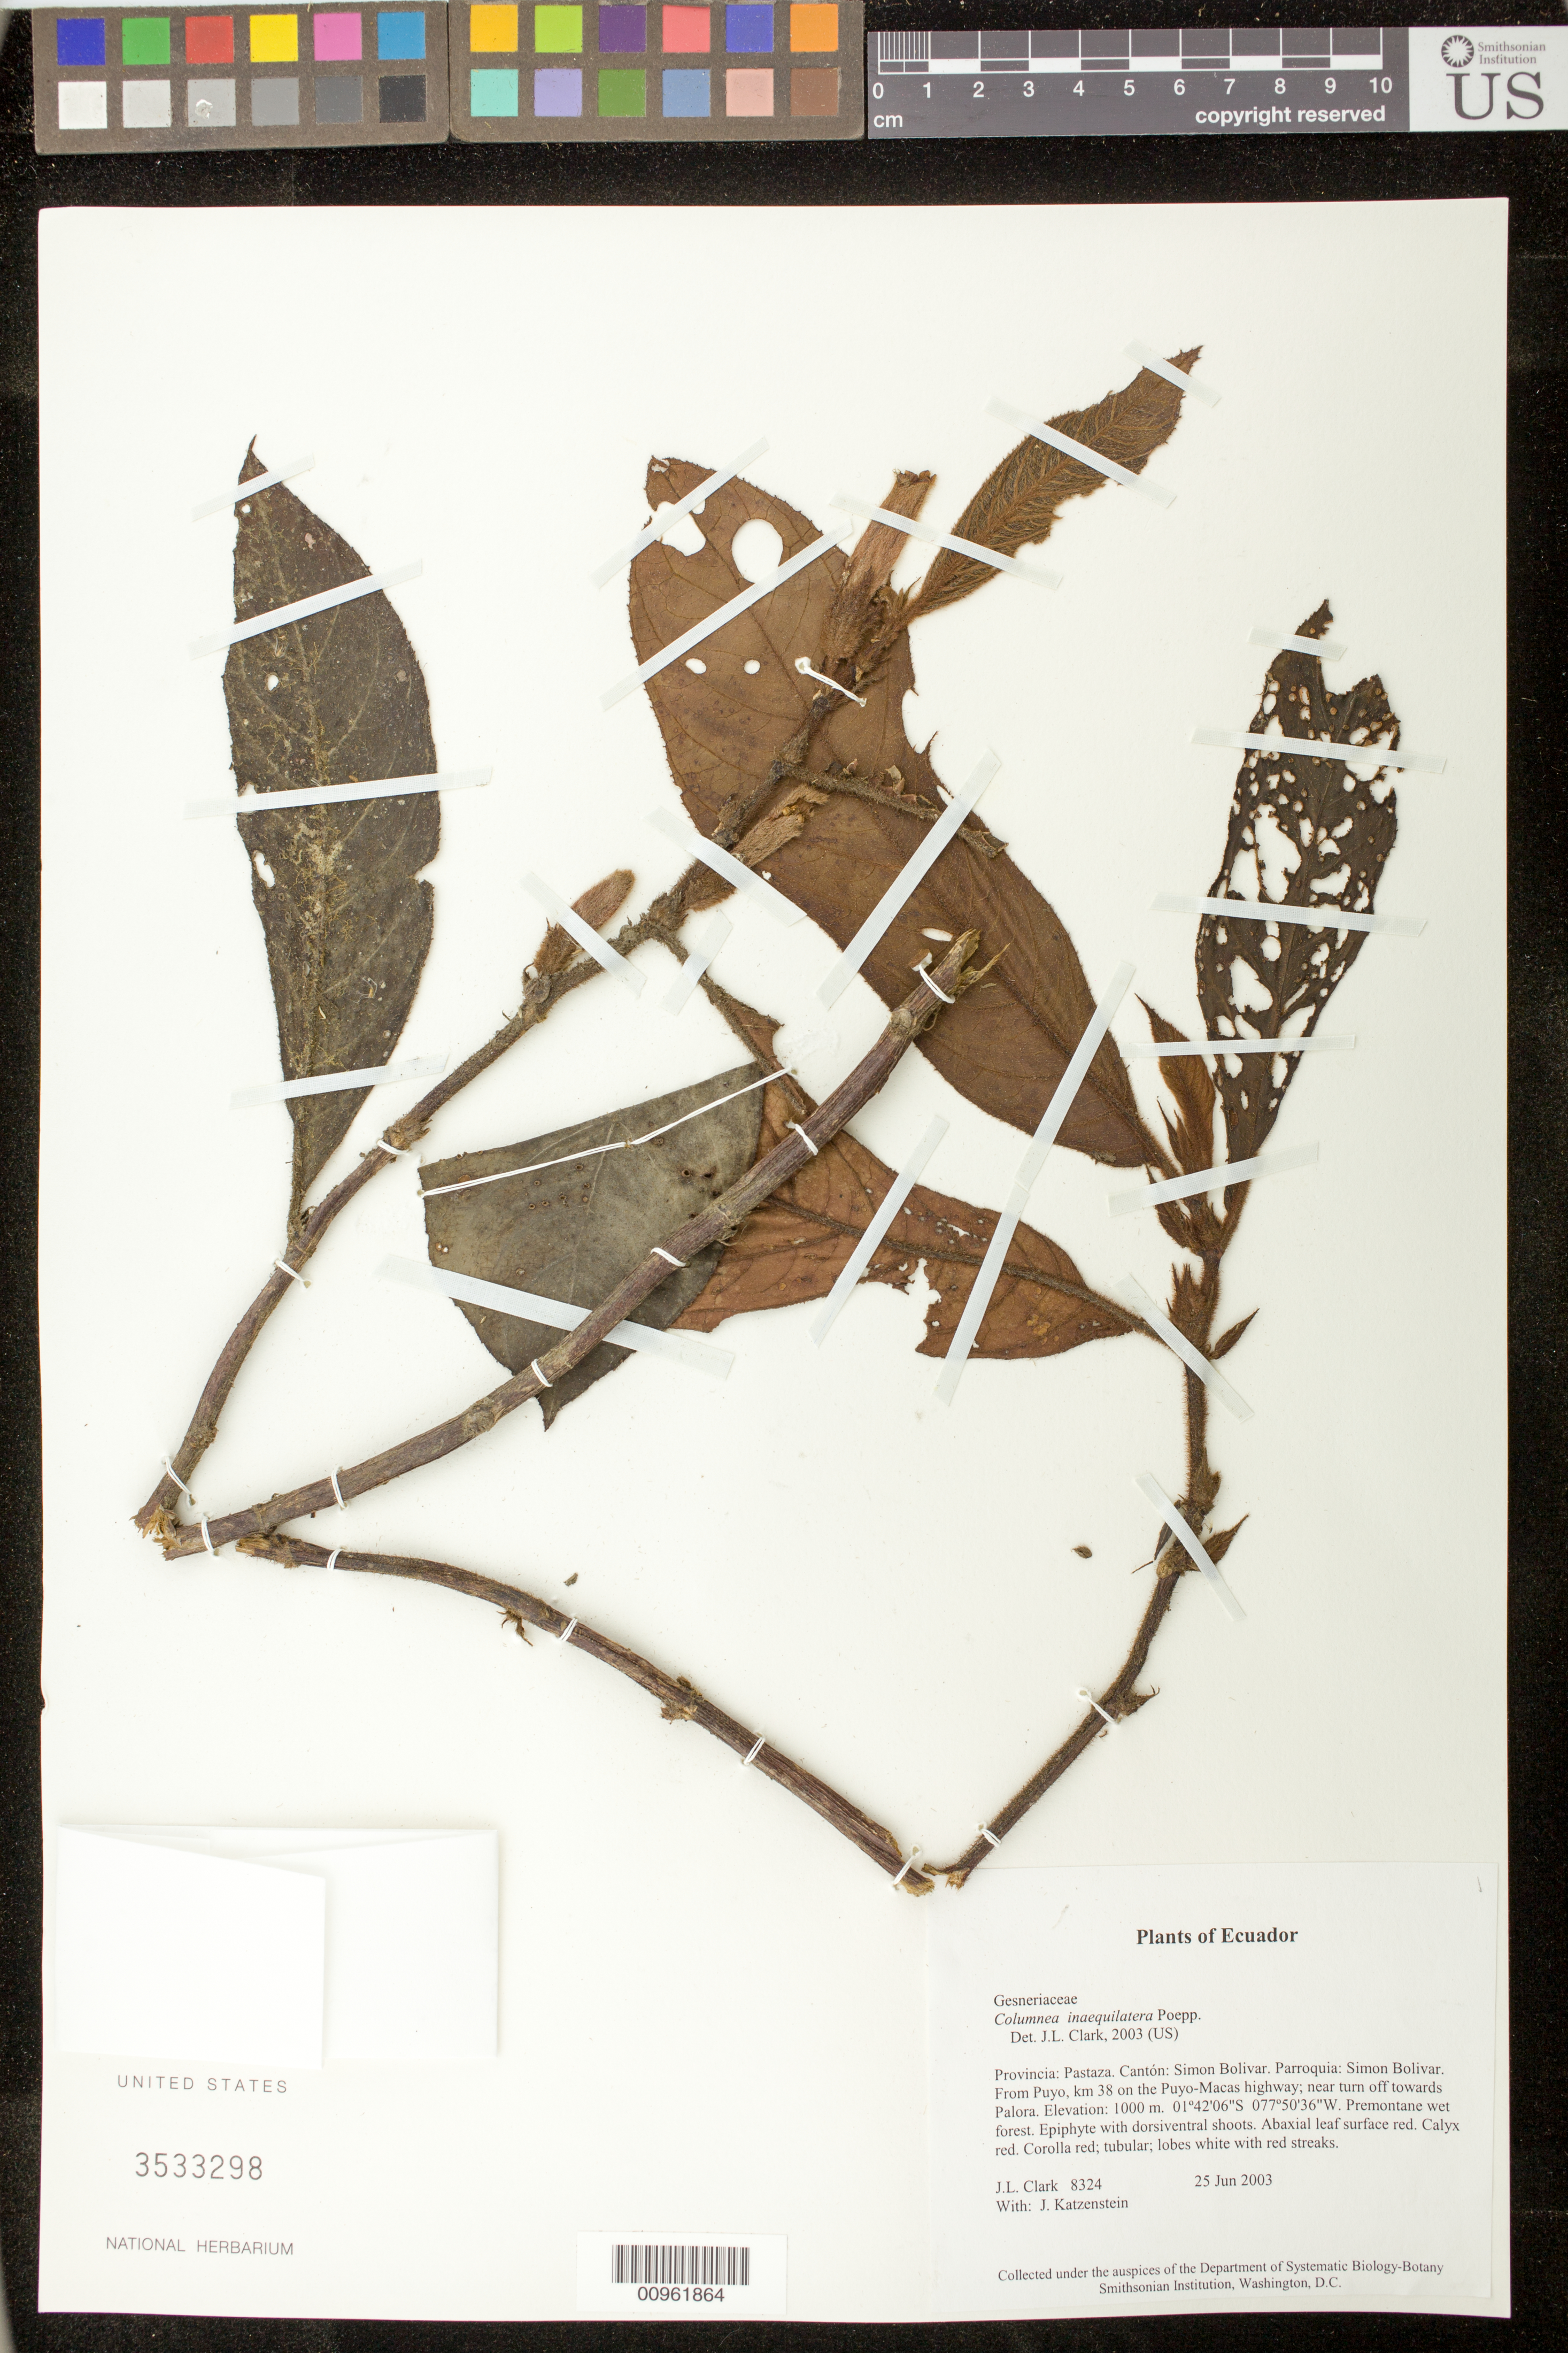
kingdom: Plantae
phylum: Tracheophyta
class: Magnoliopsida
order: Lamiales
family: Gesneriaceae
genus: Columnea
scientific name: Columnea inaequilatera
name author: Poepp.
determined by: Clark, J. L., (SEL), The Marie Selby Botanical Garden (UNITED STATES)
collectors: J. L. Clark & J. Katzenstein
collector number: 8324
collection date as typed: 25 Jun 2003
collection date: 2003-06-25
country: Ecuador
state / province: Pastaza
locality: Simon Bolivar. Parroquia: Simon Bolivar. From Puyo, km 38 on the Puyo-Macas highway; near turn off towards Palora.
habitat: Premontane wet forest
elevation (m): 1000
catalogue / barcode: US 3533298